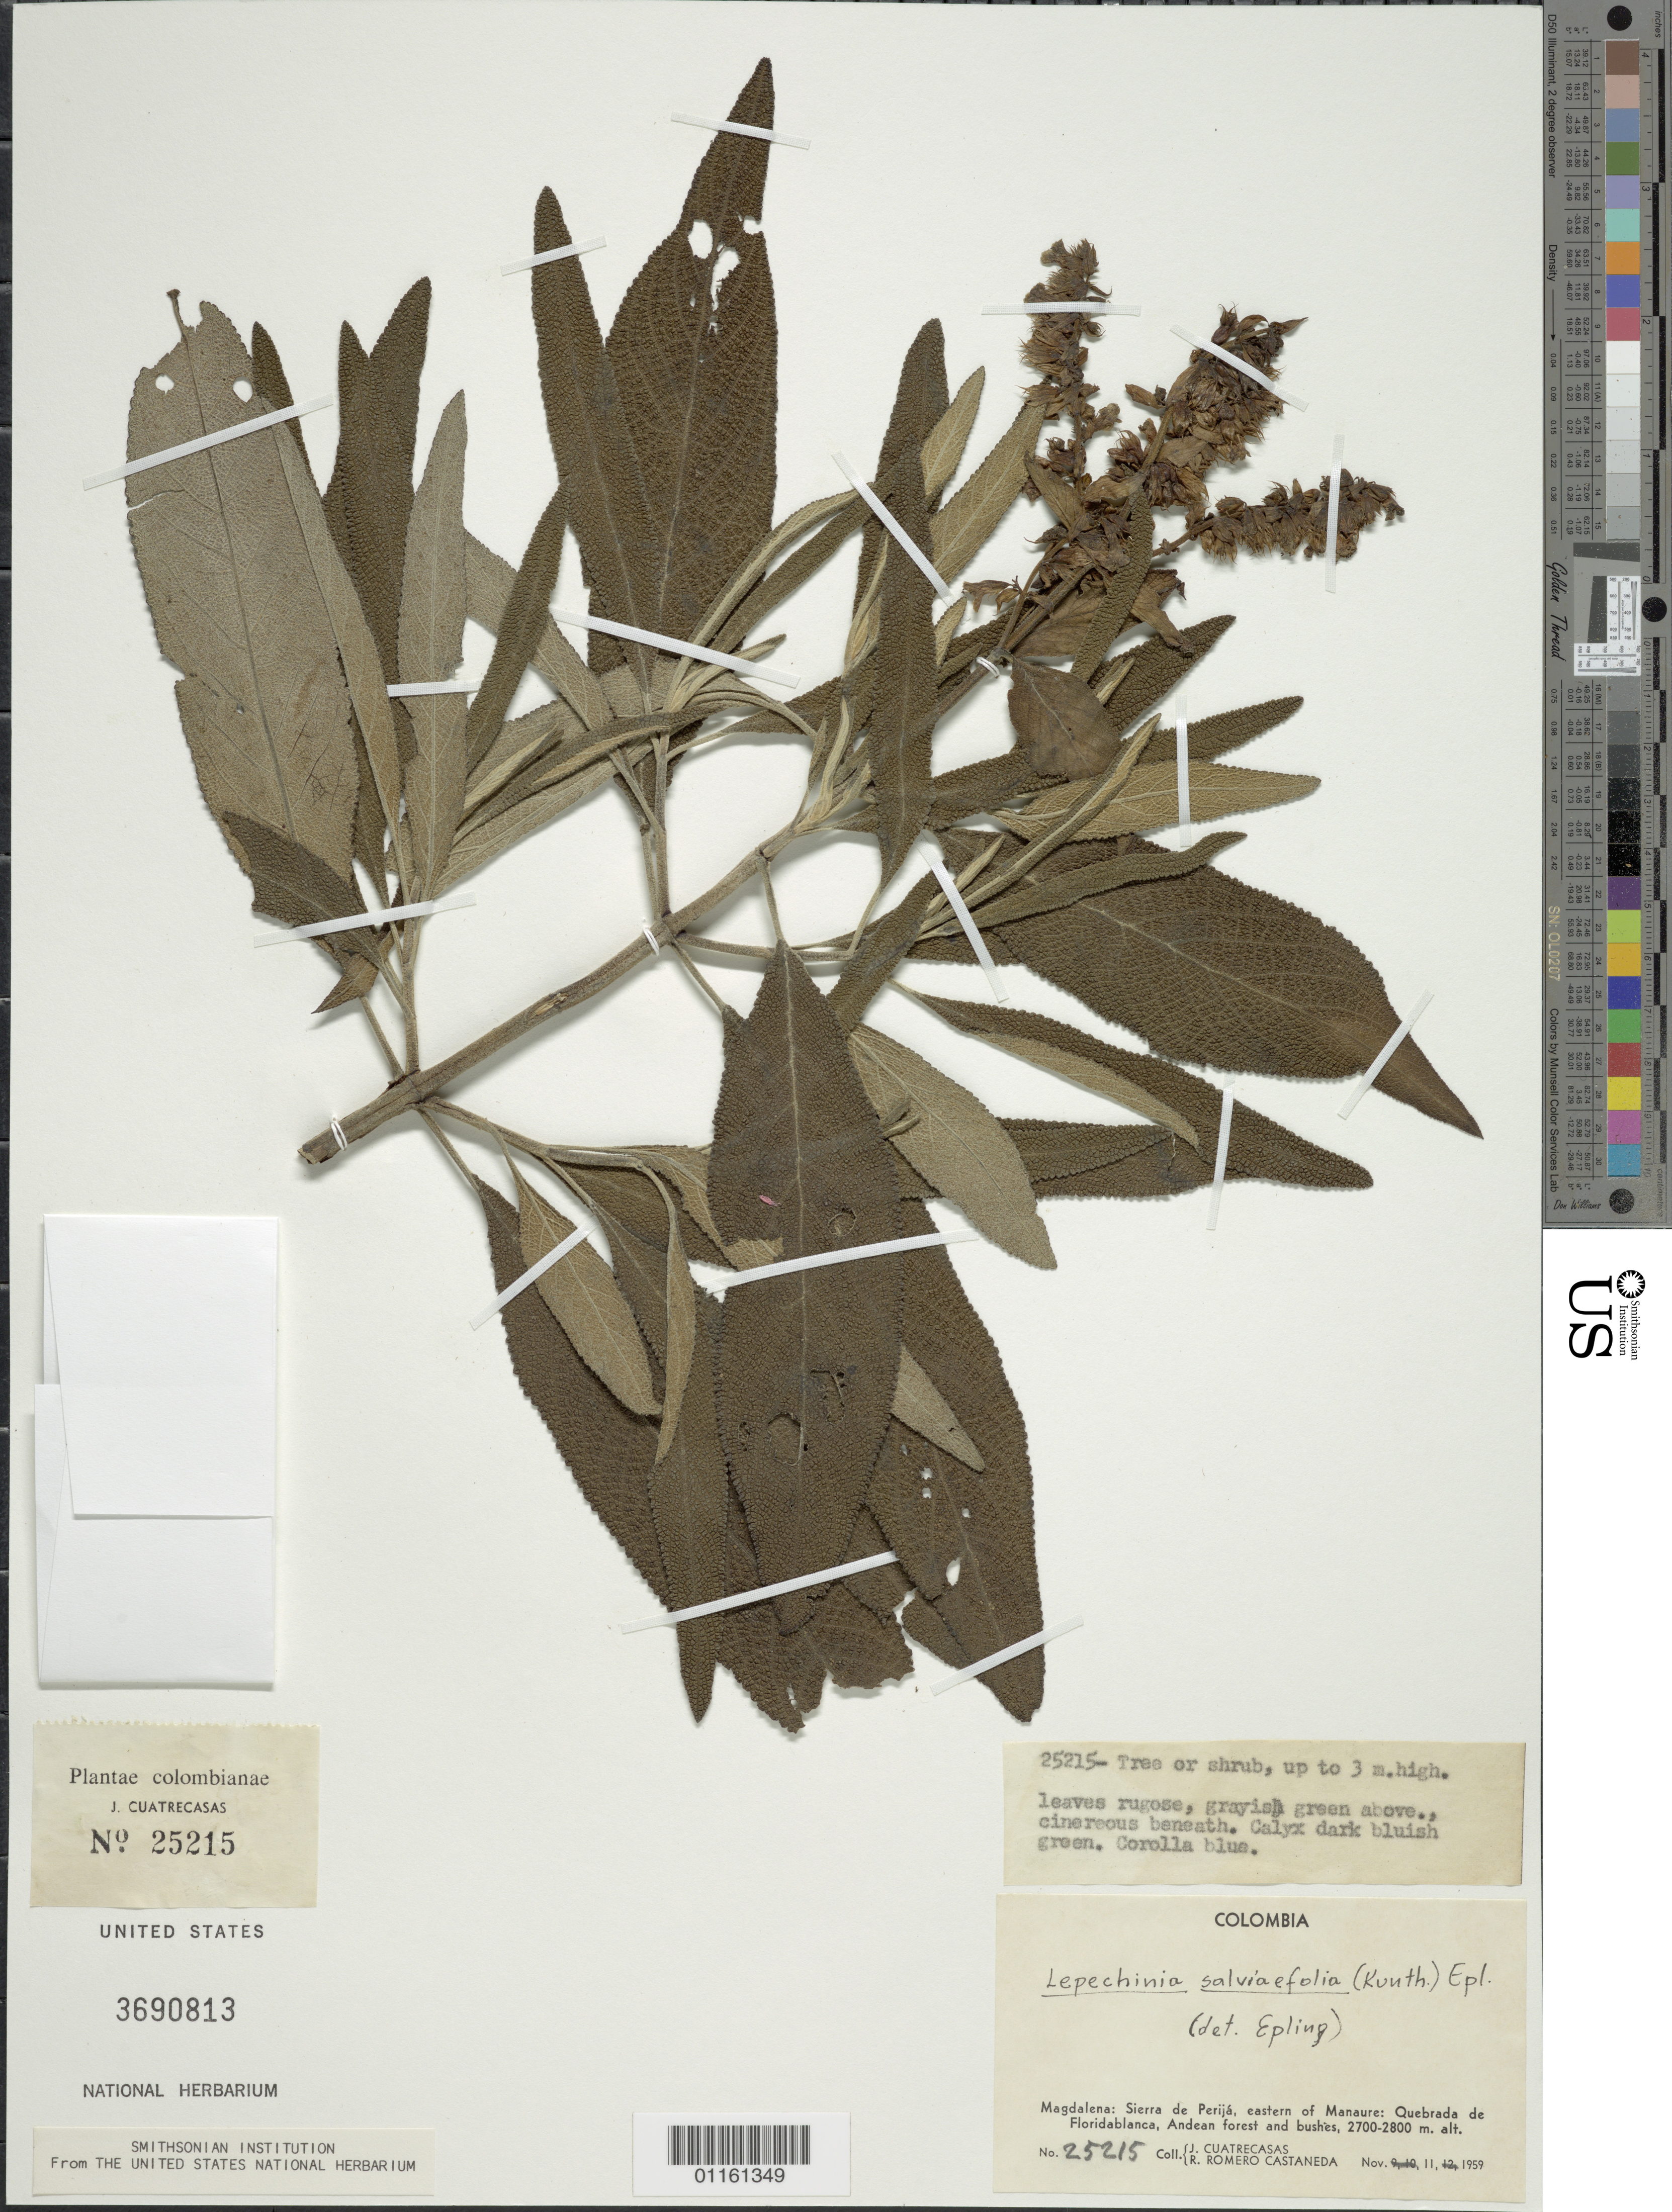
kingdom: Plantae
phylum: Tracheophyta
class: Magnoliopsida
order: Lamiales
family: Lamiaceae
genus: Lepechinia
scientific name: Lepechinia salviifolia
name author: (Kunth) Epling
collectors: J. Cuatrecasas & R. Romero Castañeda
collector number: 25215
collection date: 1959-11-11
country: Colombia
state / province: Magdalena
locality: Sierra de Perija, eastern of Manaure: Quebrada de Floridablanca, Andean forest and bushes.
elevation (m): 2700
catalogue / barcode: US 3690813